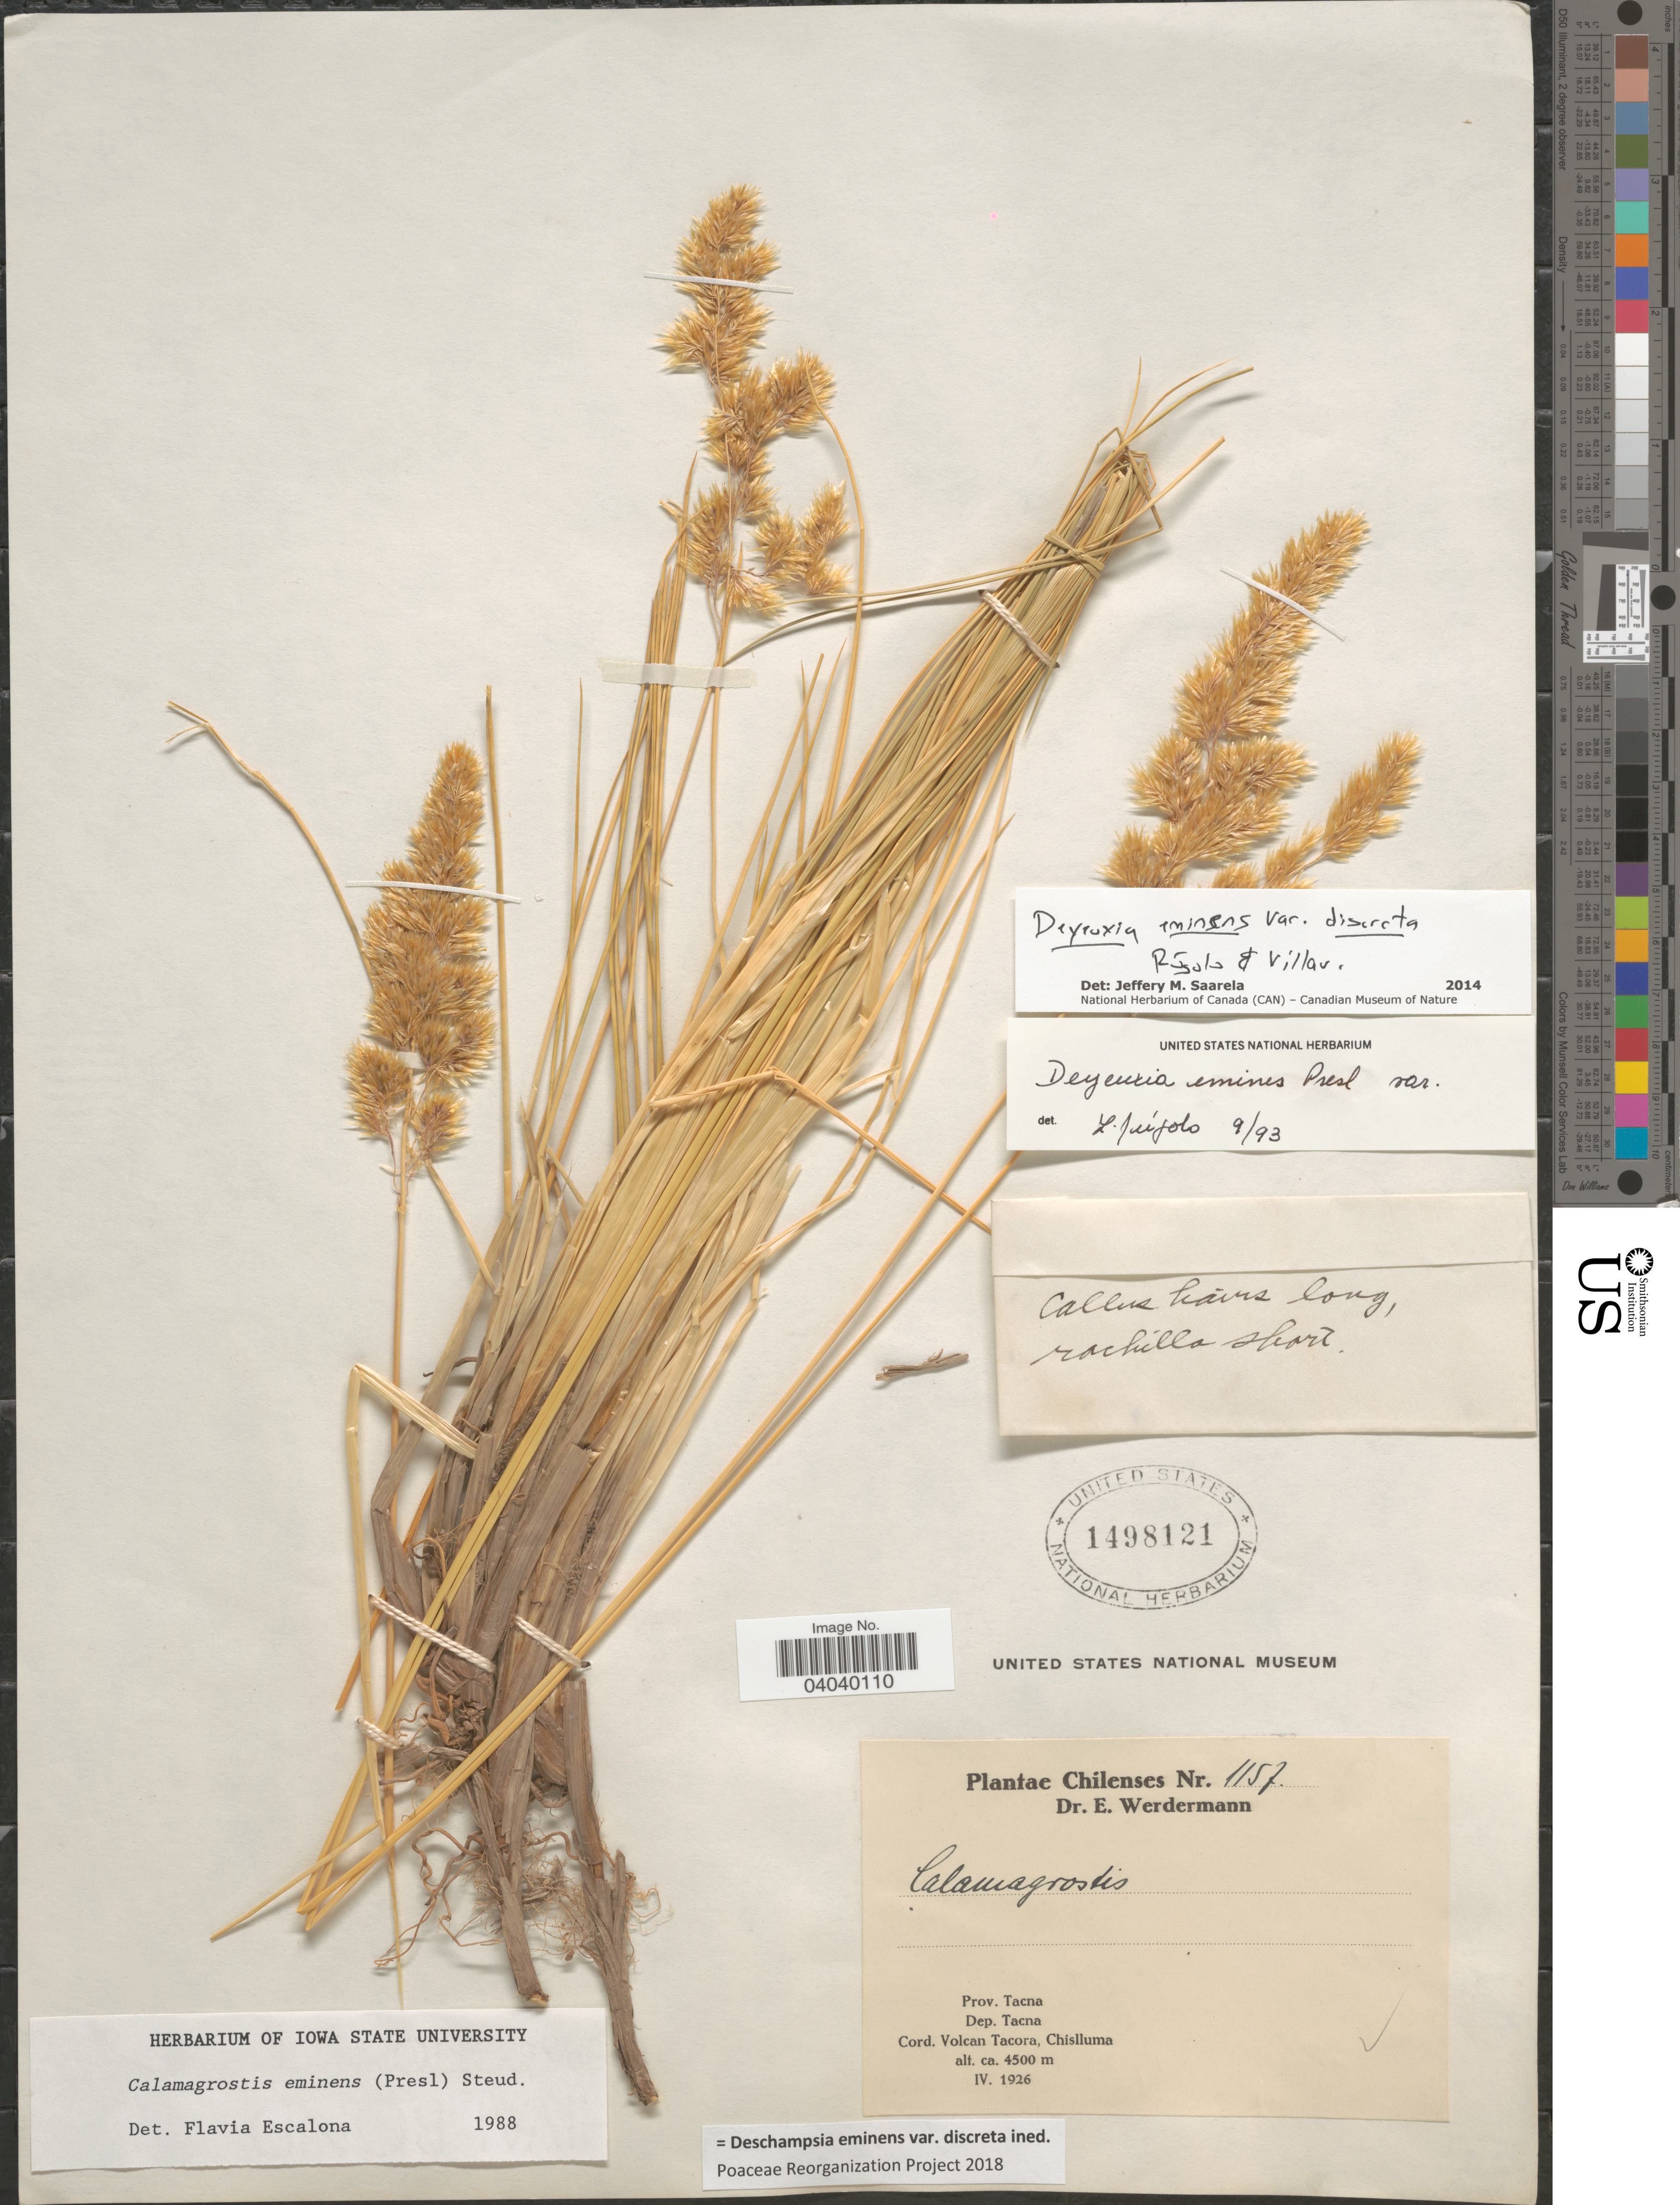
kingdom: Plantae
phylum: Tracheophyta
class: Liliopsida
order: Poales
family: Poaceae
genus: Deschampsia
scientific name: Deschampsia eminens var. discreta ined.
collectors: E. Werdermann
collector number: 1157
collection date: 1926-04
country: Peru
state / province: Tacna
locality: Dep. Tacna. Cord. Volcan Tacora, Chislluma.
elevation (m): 4500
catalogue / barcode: US 1498121